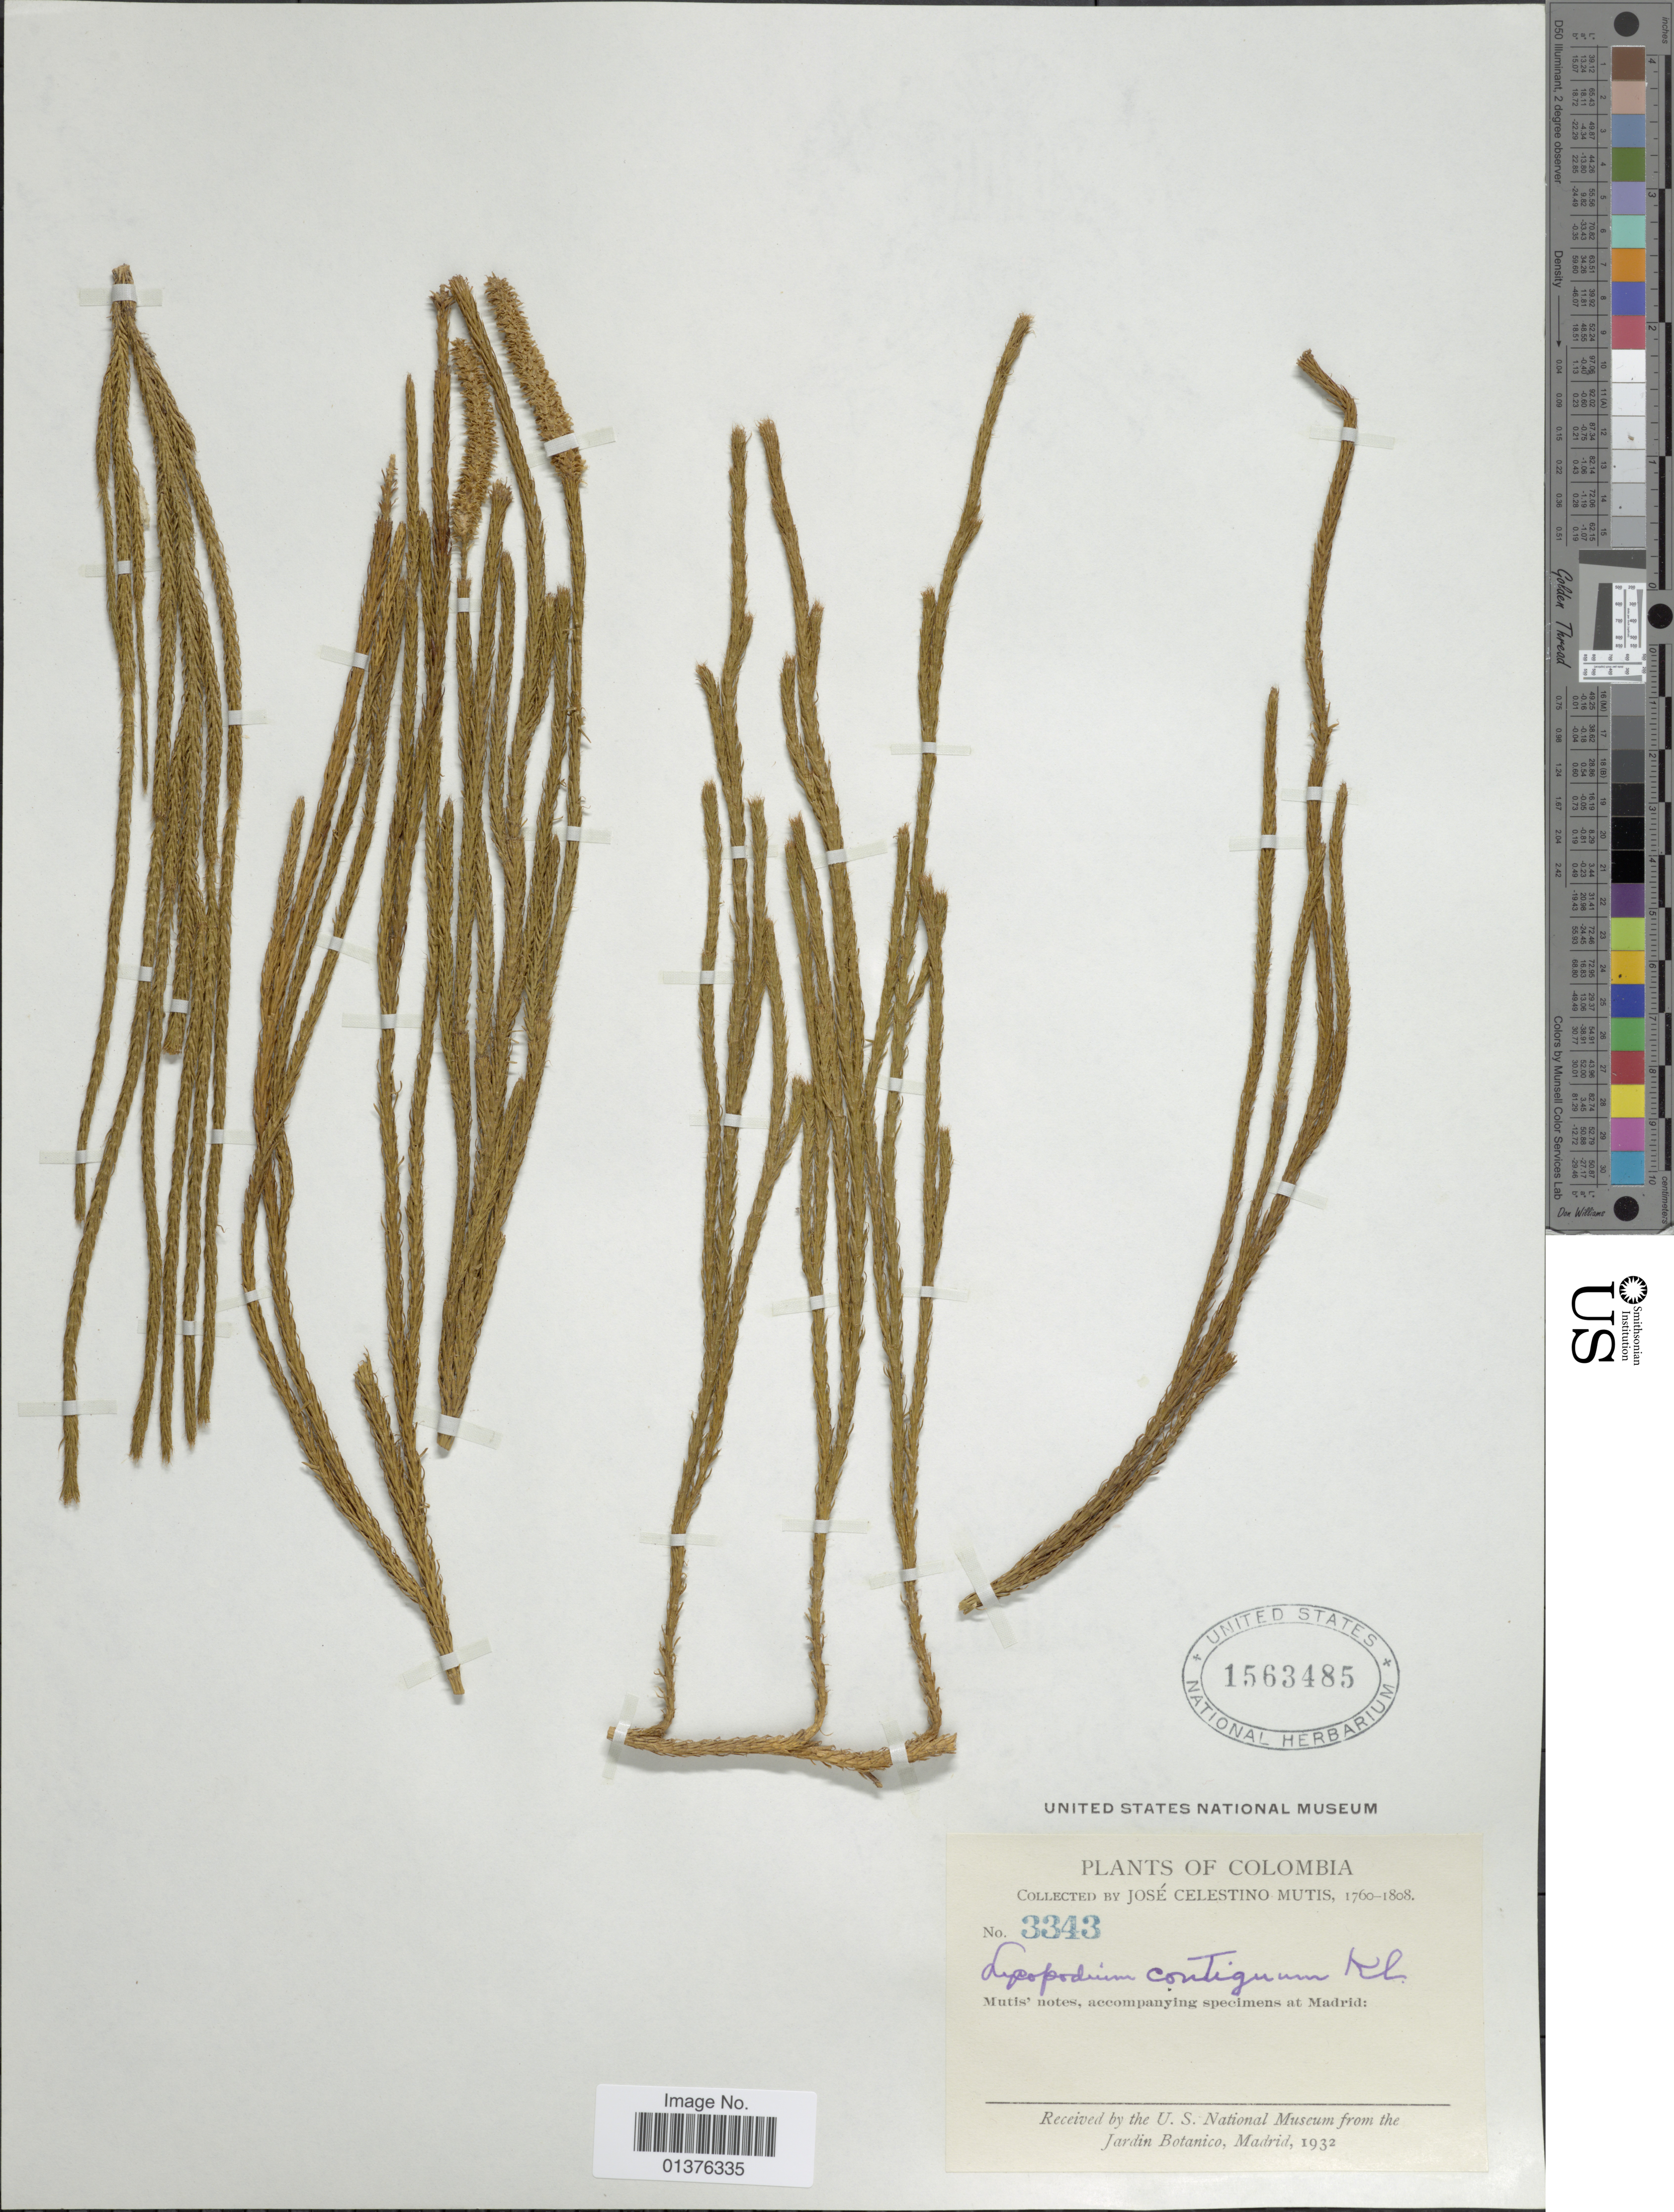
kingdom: Plantae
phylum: Tracheophyta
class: Lycopodiopsida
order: Lycopodiales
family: Lycopodiaceae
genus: Lycopodium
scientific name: Lycopodium clavatum subsp. contiguum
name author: (Klotzsch) B. Øllg.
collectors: J. C. B. Mutis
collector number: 3343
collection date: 1760/1808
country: Colombia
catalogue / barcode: US 1563485